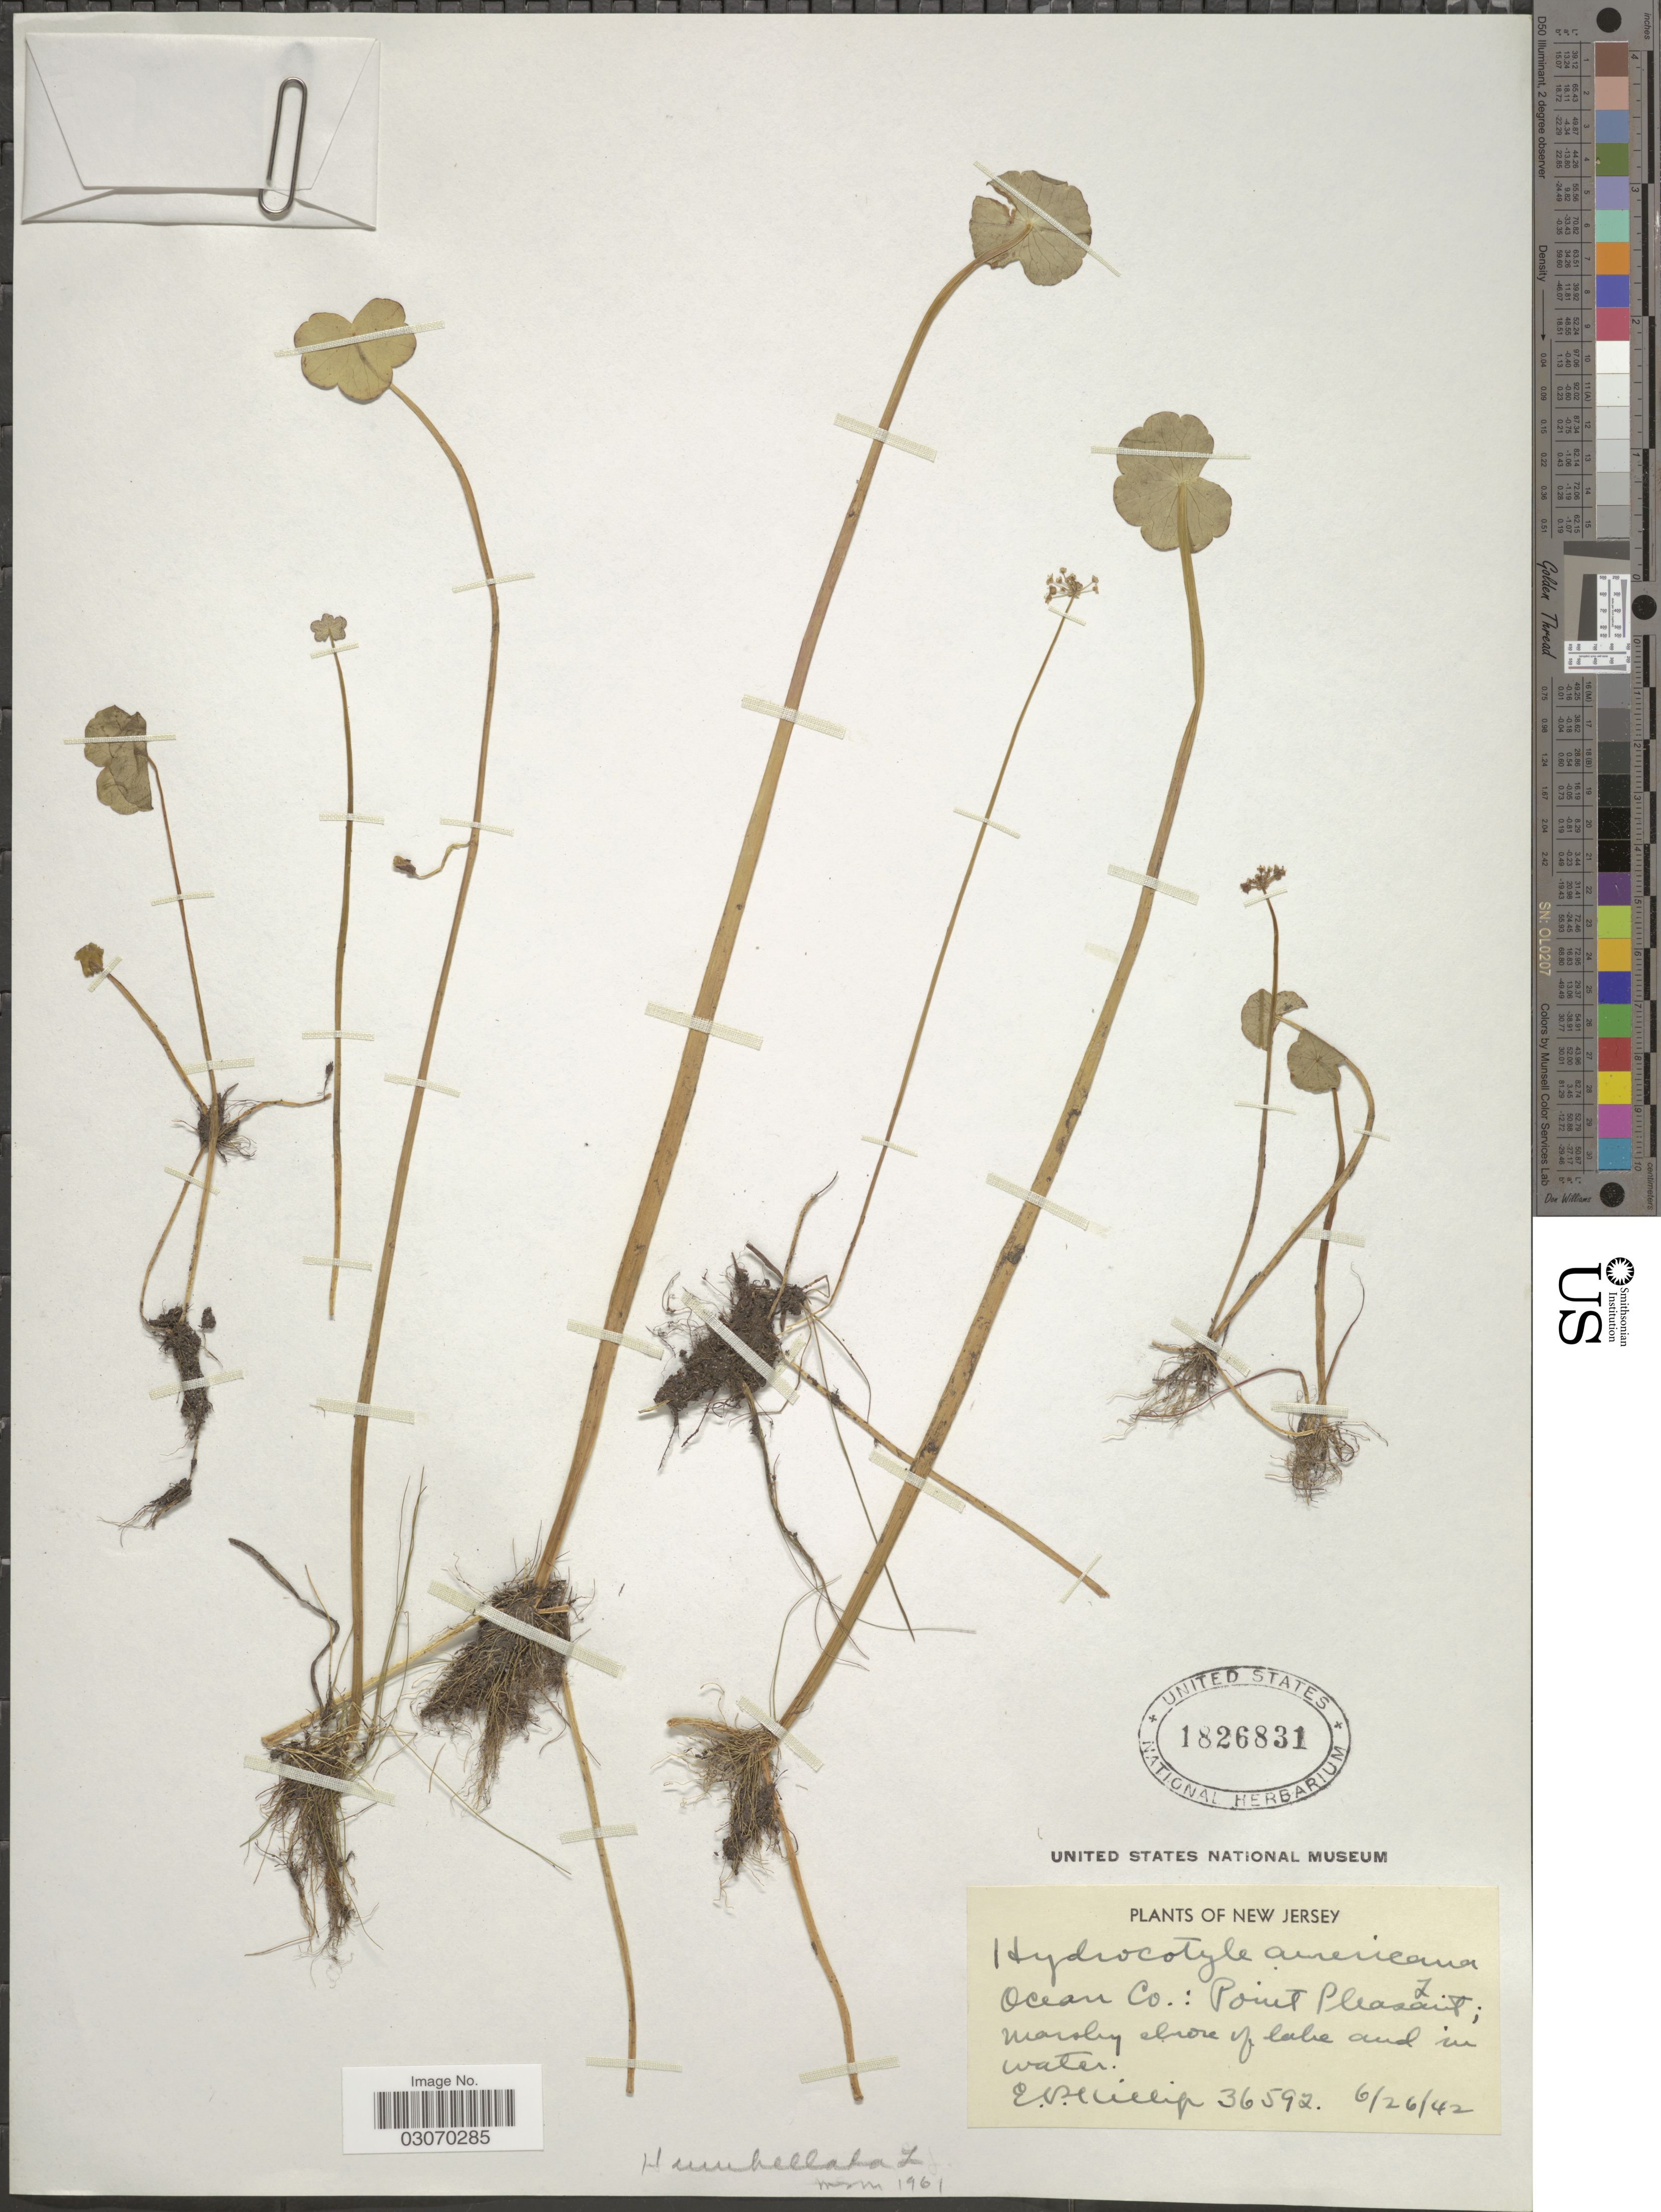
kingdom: Plantae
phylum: Tracheophyta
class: Magnoliopsida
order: Apiales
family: Araliaceae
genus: Hydrocotyle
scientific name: Hydrocotyle umbellata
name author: L.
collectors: E. P. Killip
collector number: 36592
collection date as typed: Transcribed d/m/y: 26/2/42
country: United States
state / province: New Jersey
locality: Ocean Co.: Point Pleasant.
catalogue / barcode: US 1826831